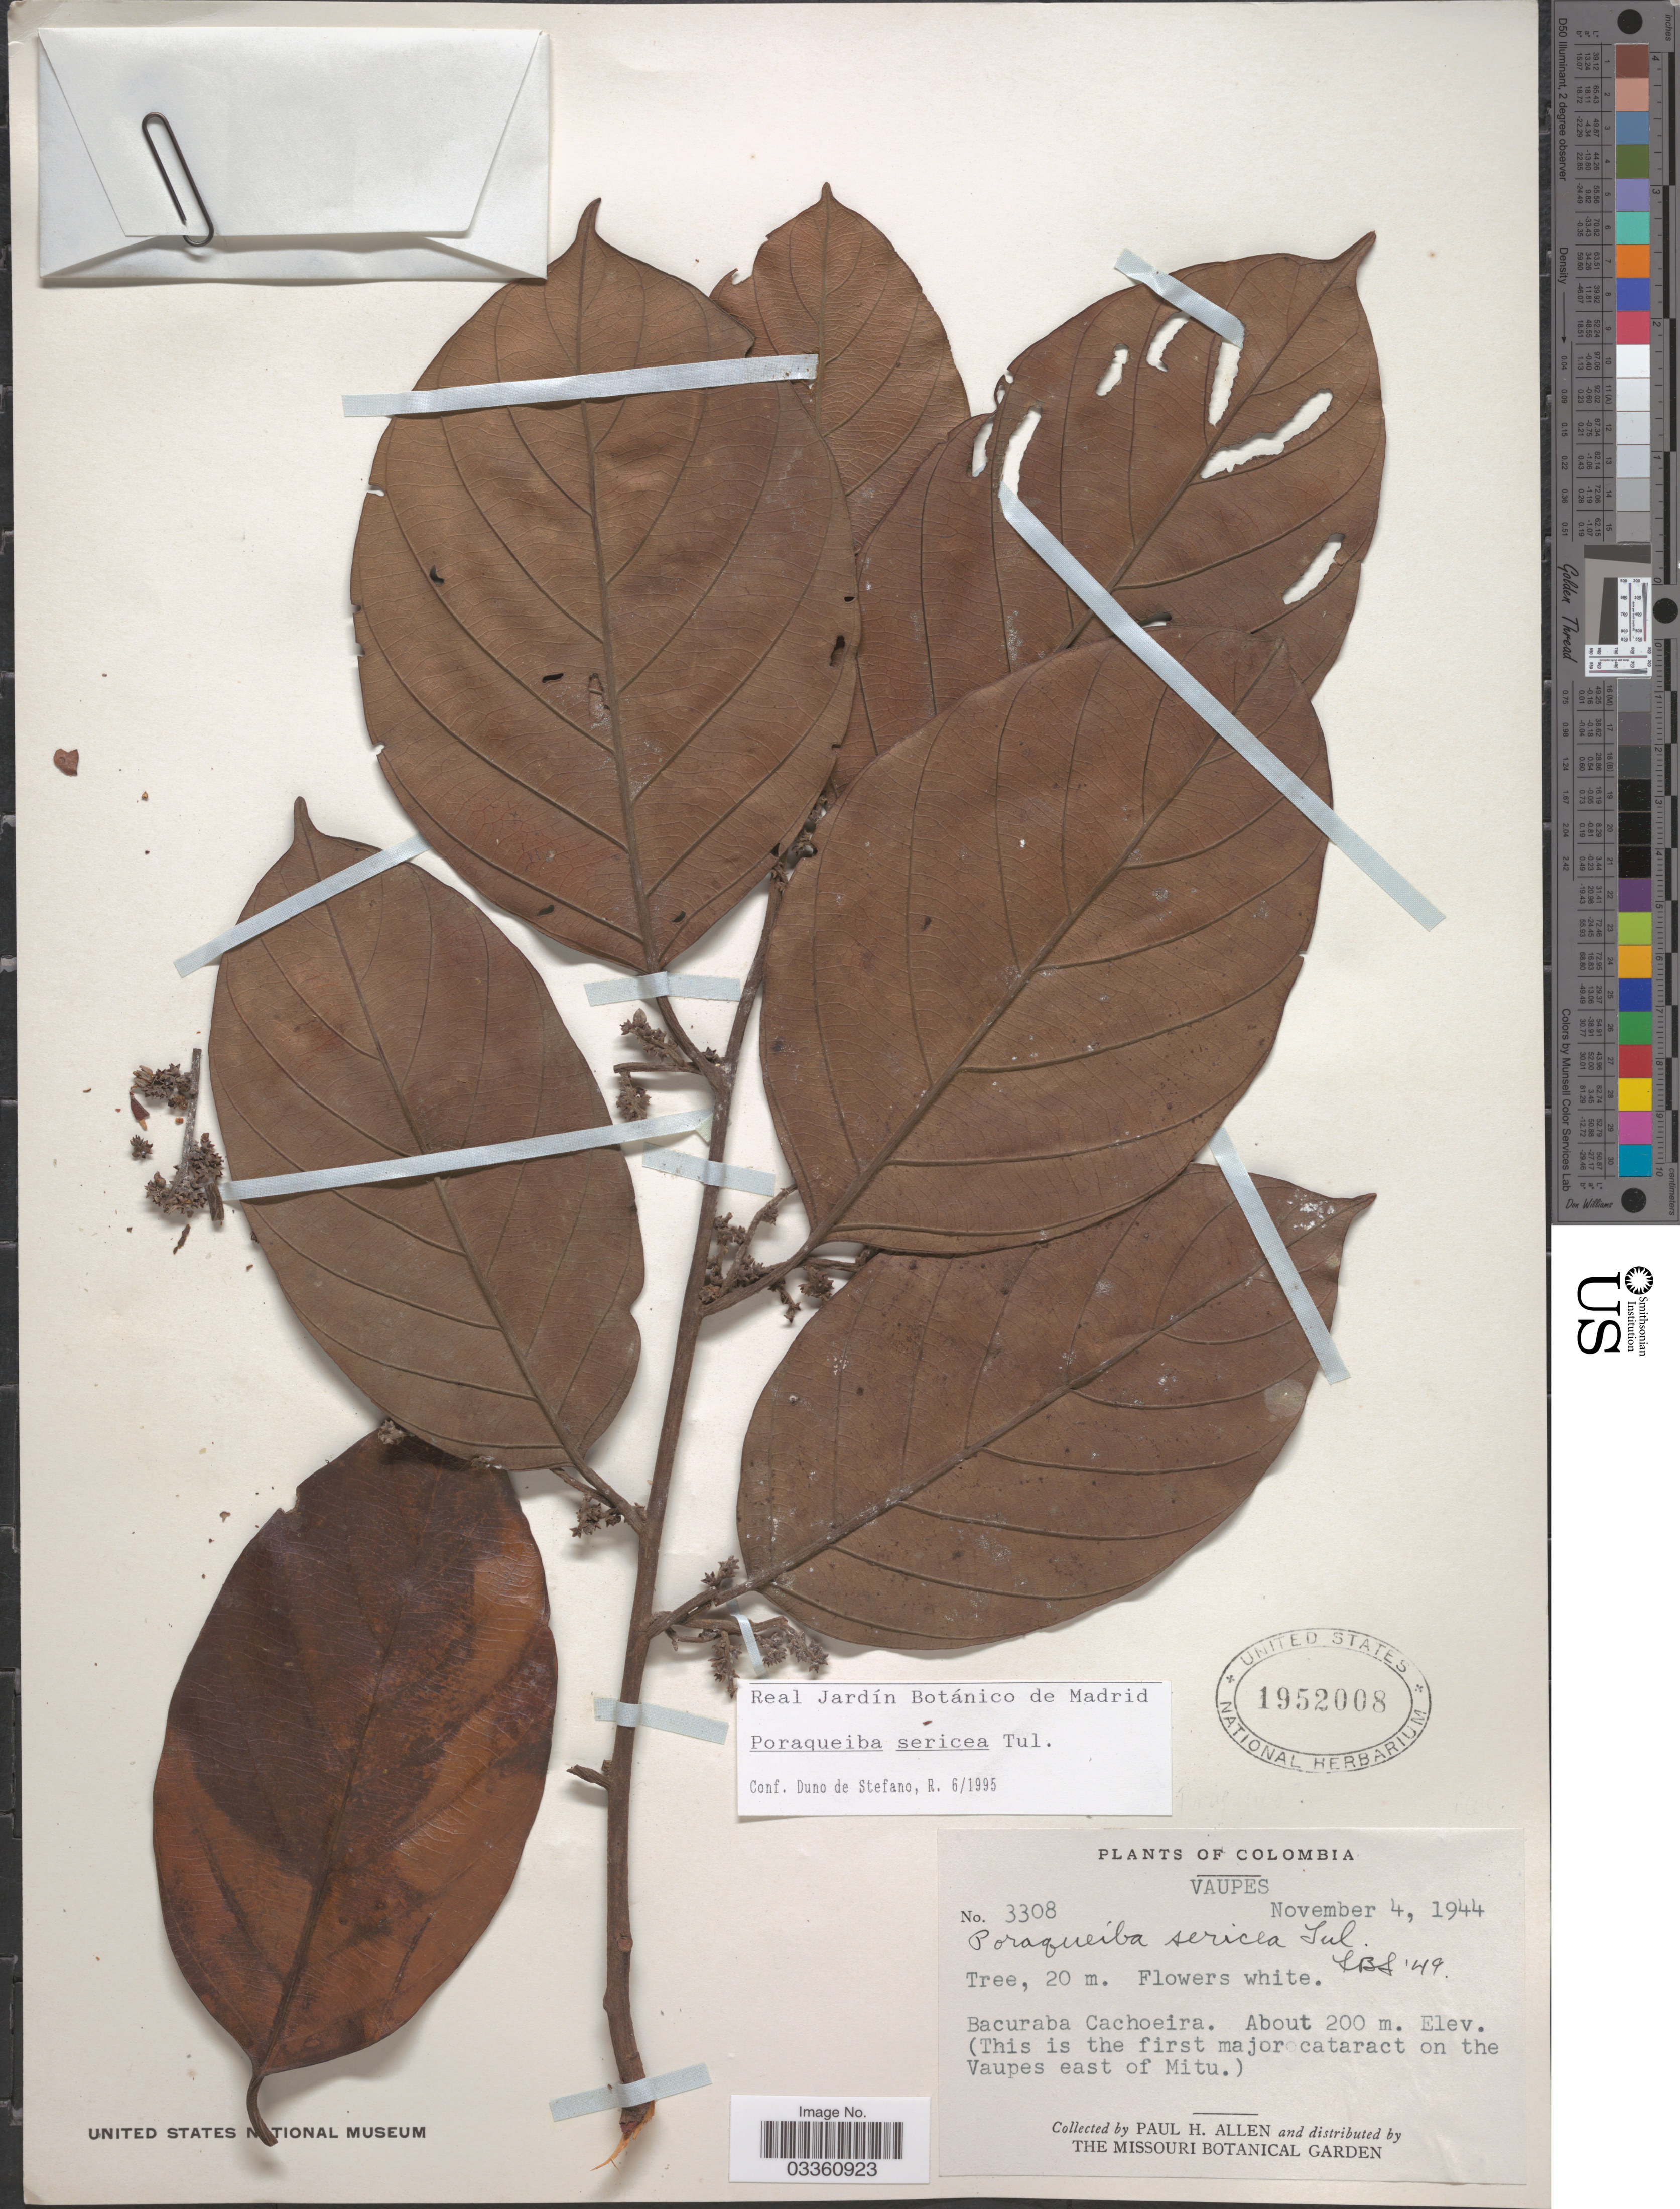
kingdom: Plantae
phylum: Tracheophyta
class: Magnoliopsida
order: Metteniusales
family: Metteniusaceae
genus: Poraqueiba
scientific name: Poraqueiba sericea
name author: Tul.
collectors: P. H. Allen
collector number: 3308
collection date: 1944-11-04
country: Colombia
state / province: Vaupés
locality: Bacuraba Cachoeira. (This is the first major cataract on the Vaupes east of Mitu).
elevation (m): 200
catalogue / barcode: US 1952008